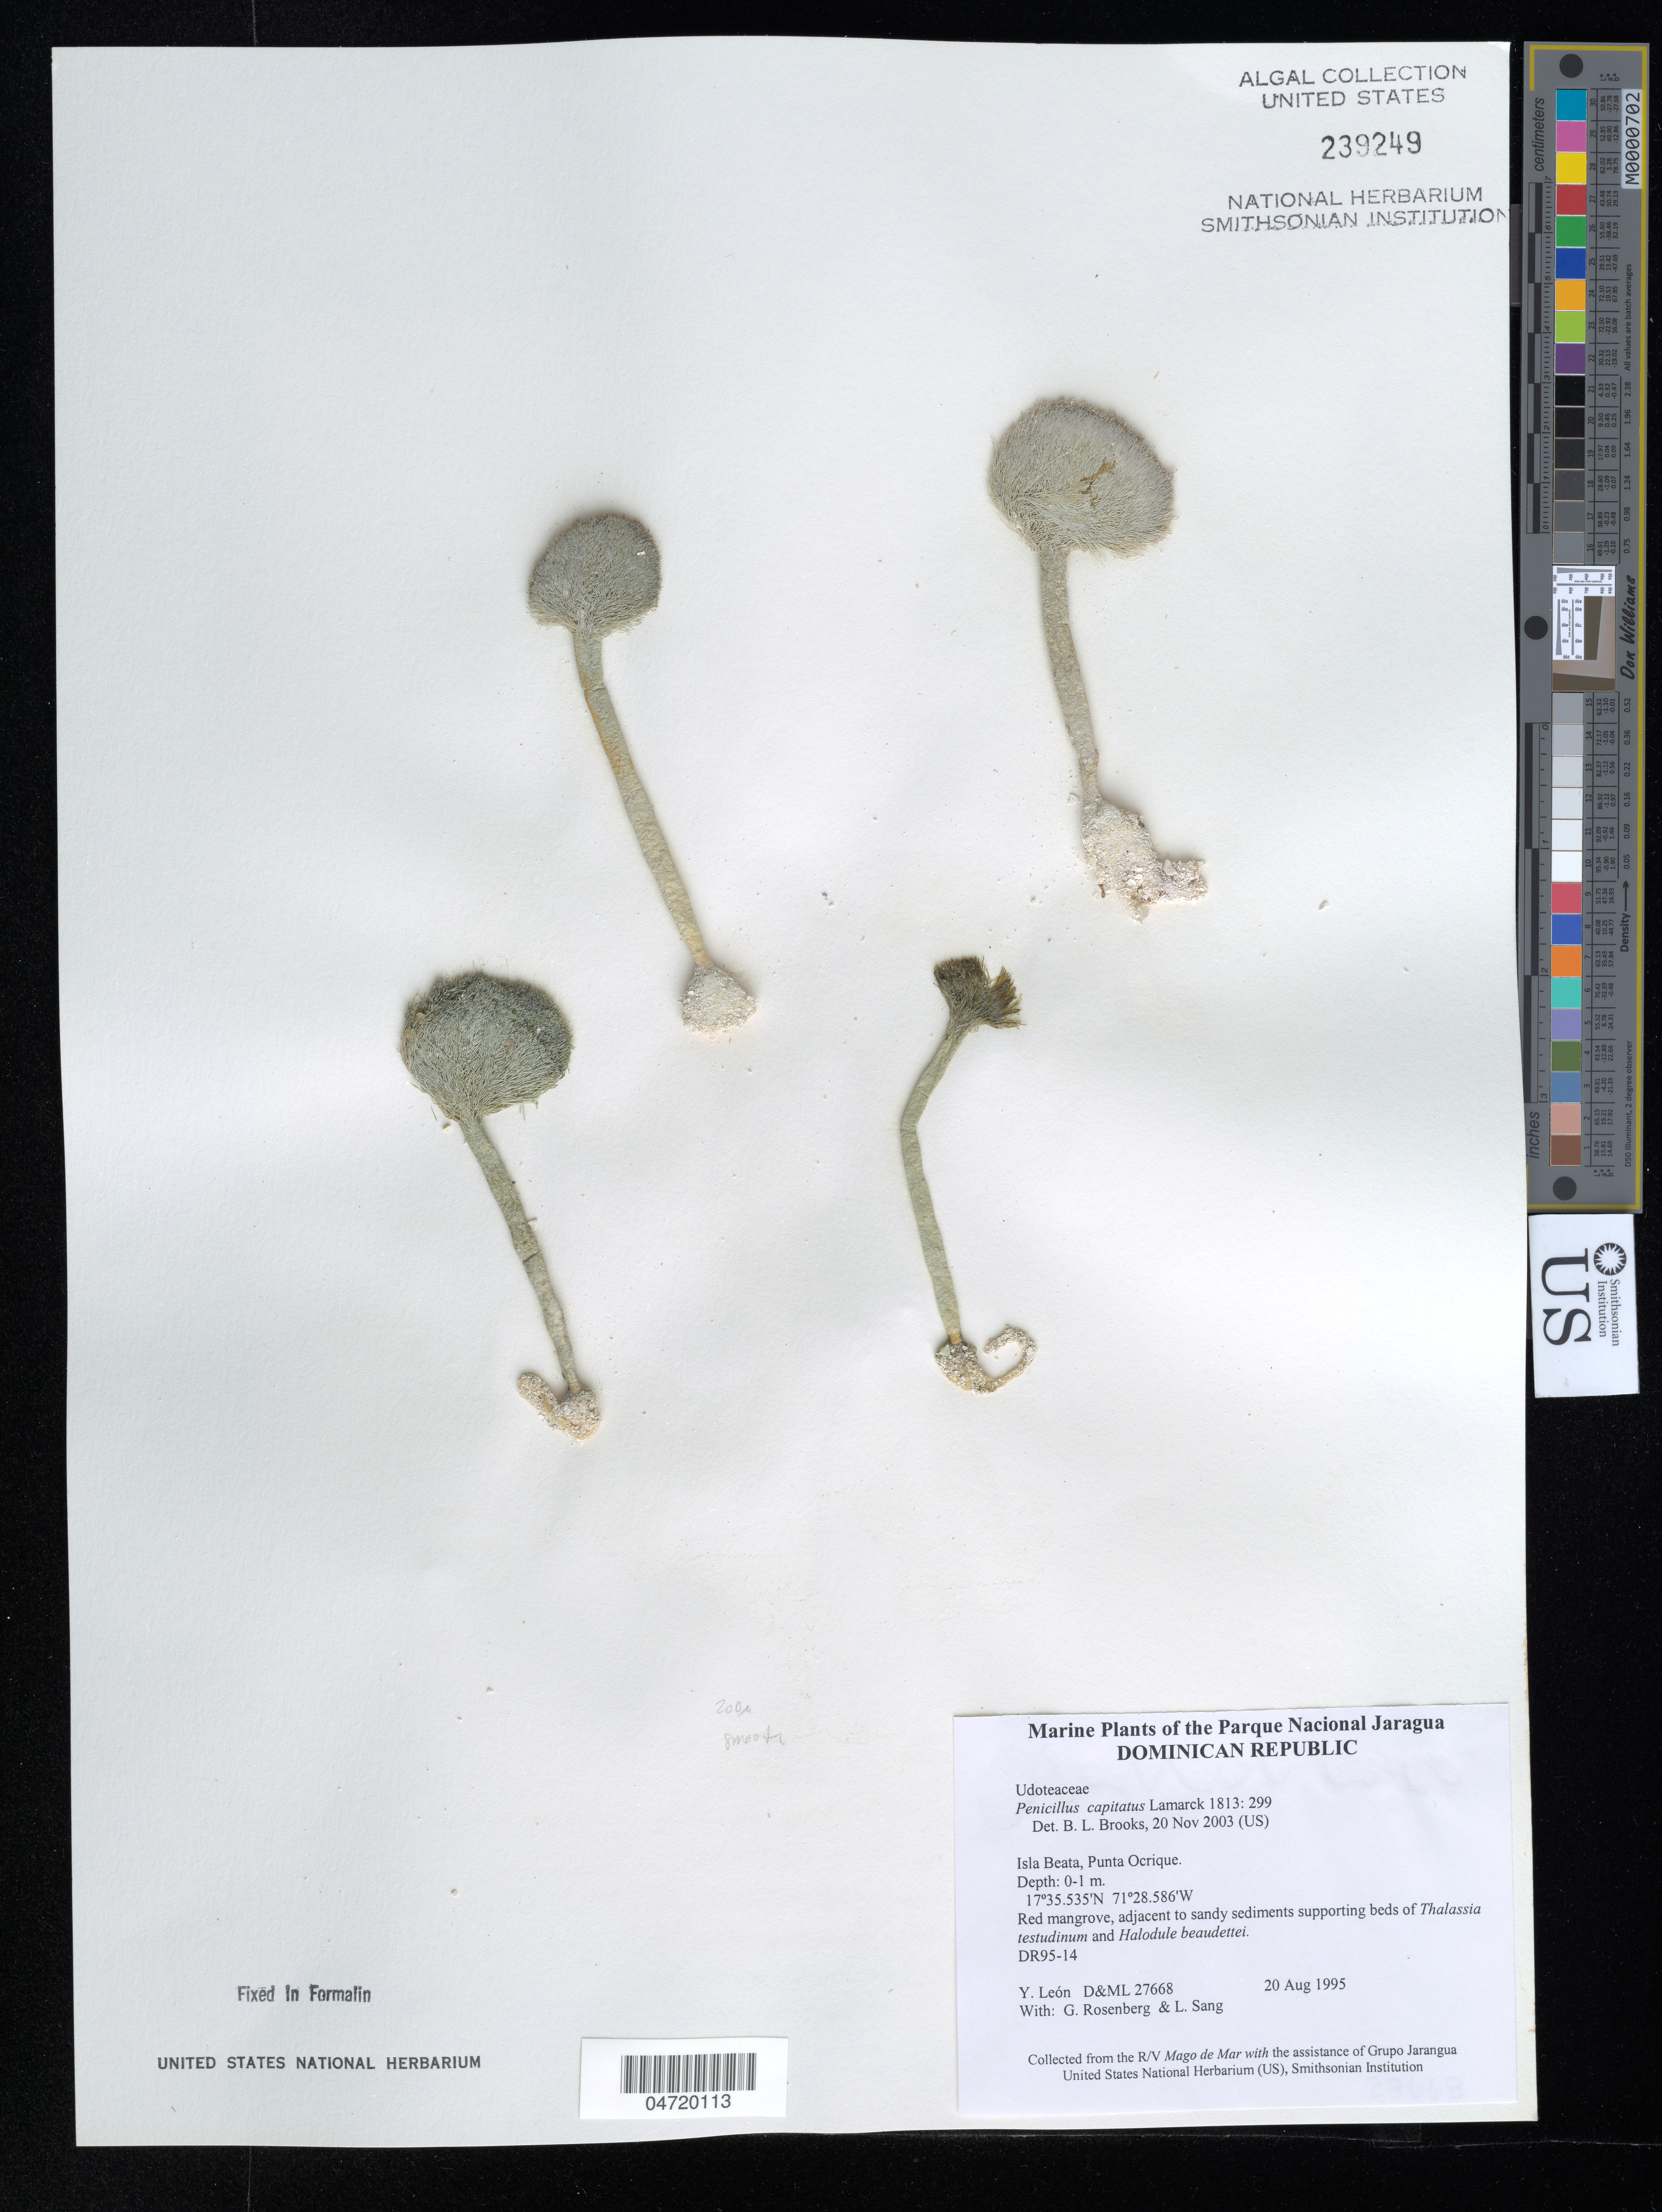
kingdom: Plantae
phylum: Chlorophyta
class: Ulvophyceae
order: Bryopsidales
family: Udoteaceae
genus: Penicillus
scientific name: Penicillus capitatus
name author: Lam.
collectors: Y. León, G. Rosenberg & L. Sang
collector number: D&ML27668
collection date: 1995-08-20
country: Dominican Republic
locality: The Parque Nacional Jaragua. Isla Beata, Punta Ocrique.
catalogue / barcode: US 239249